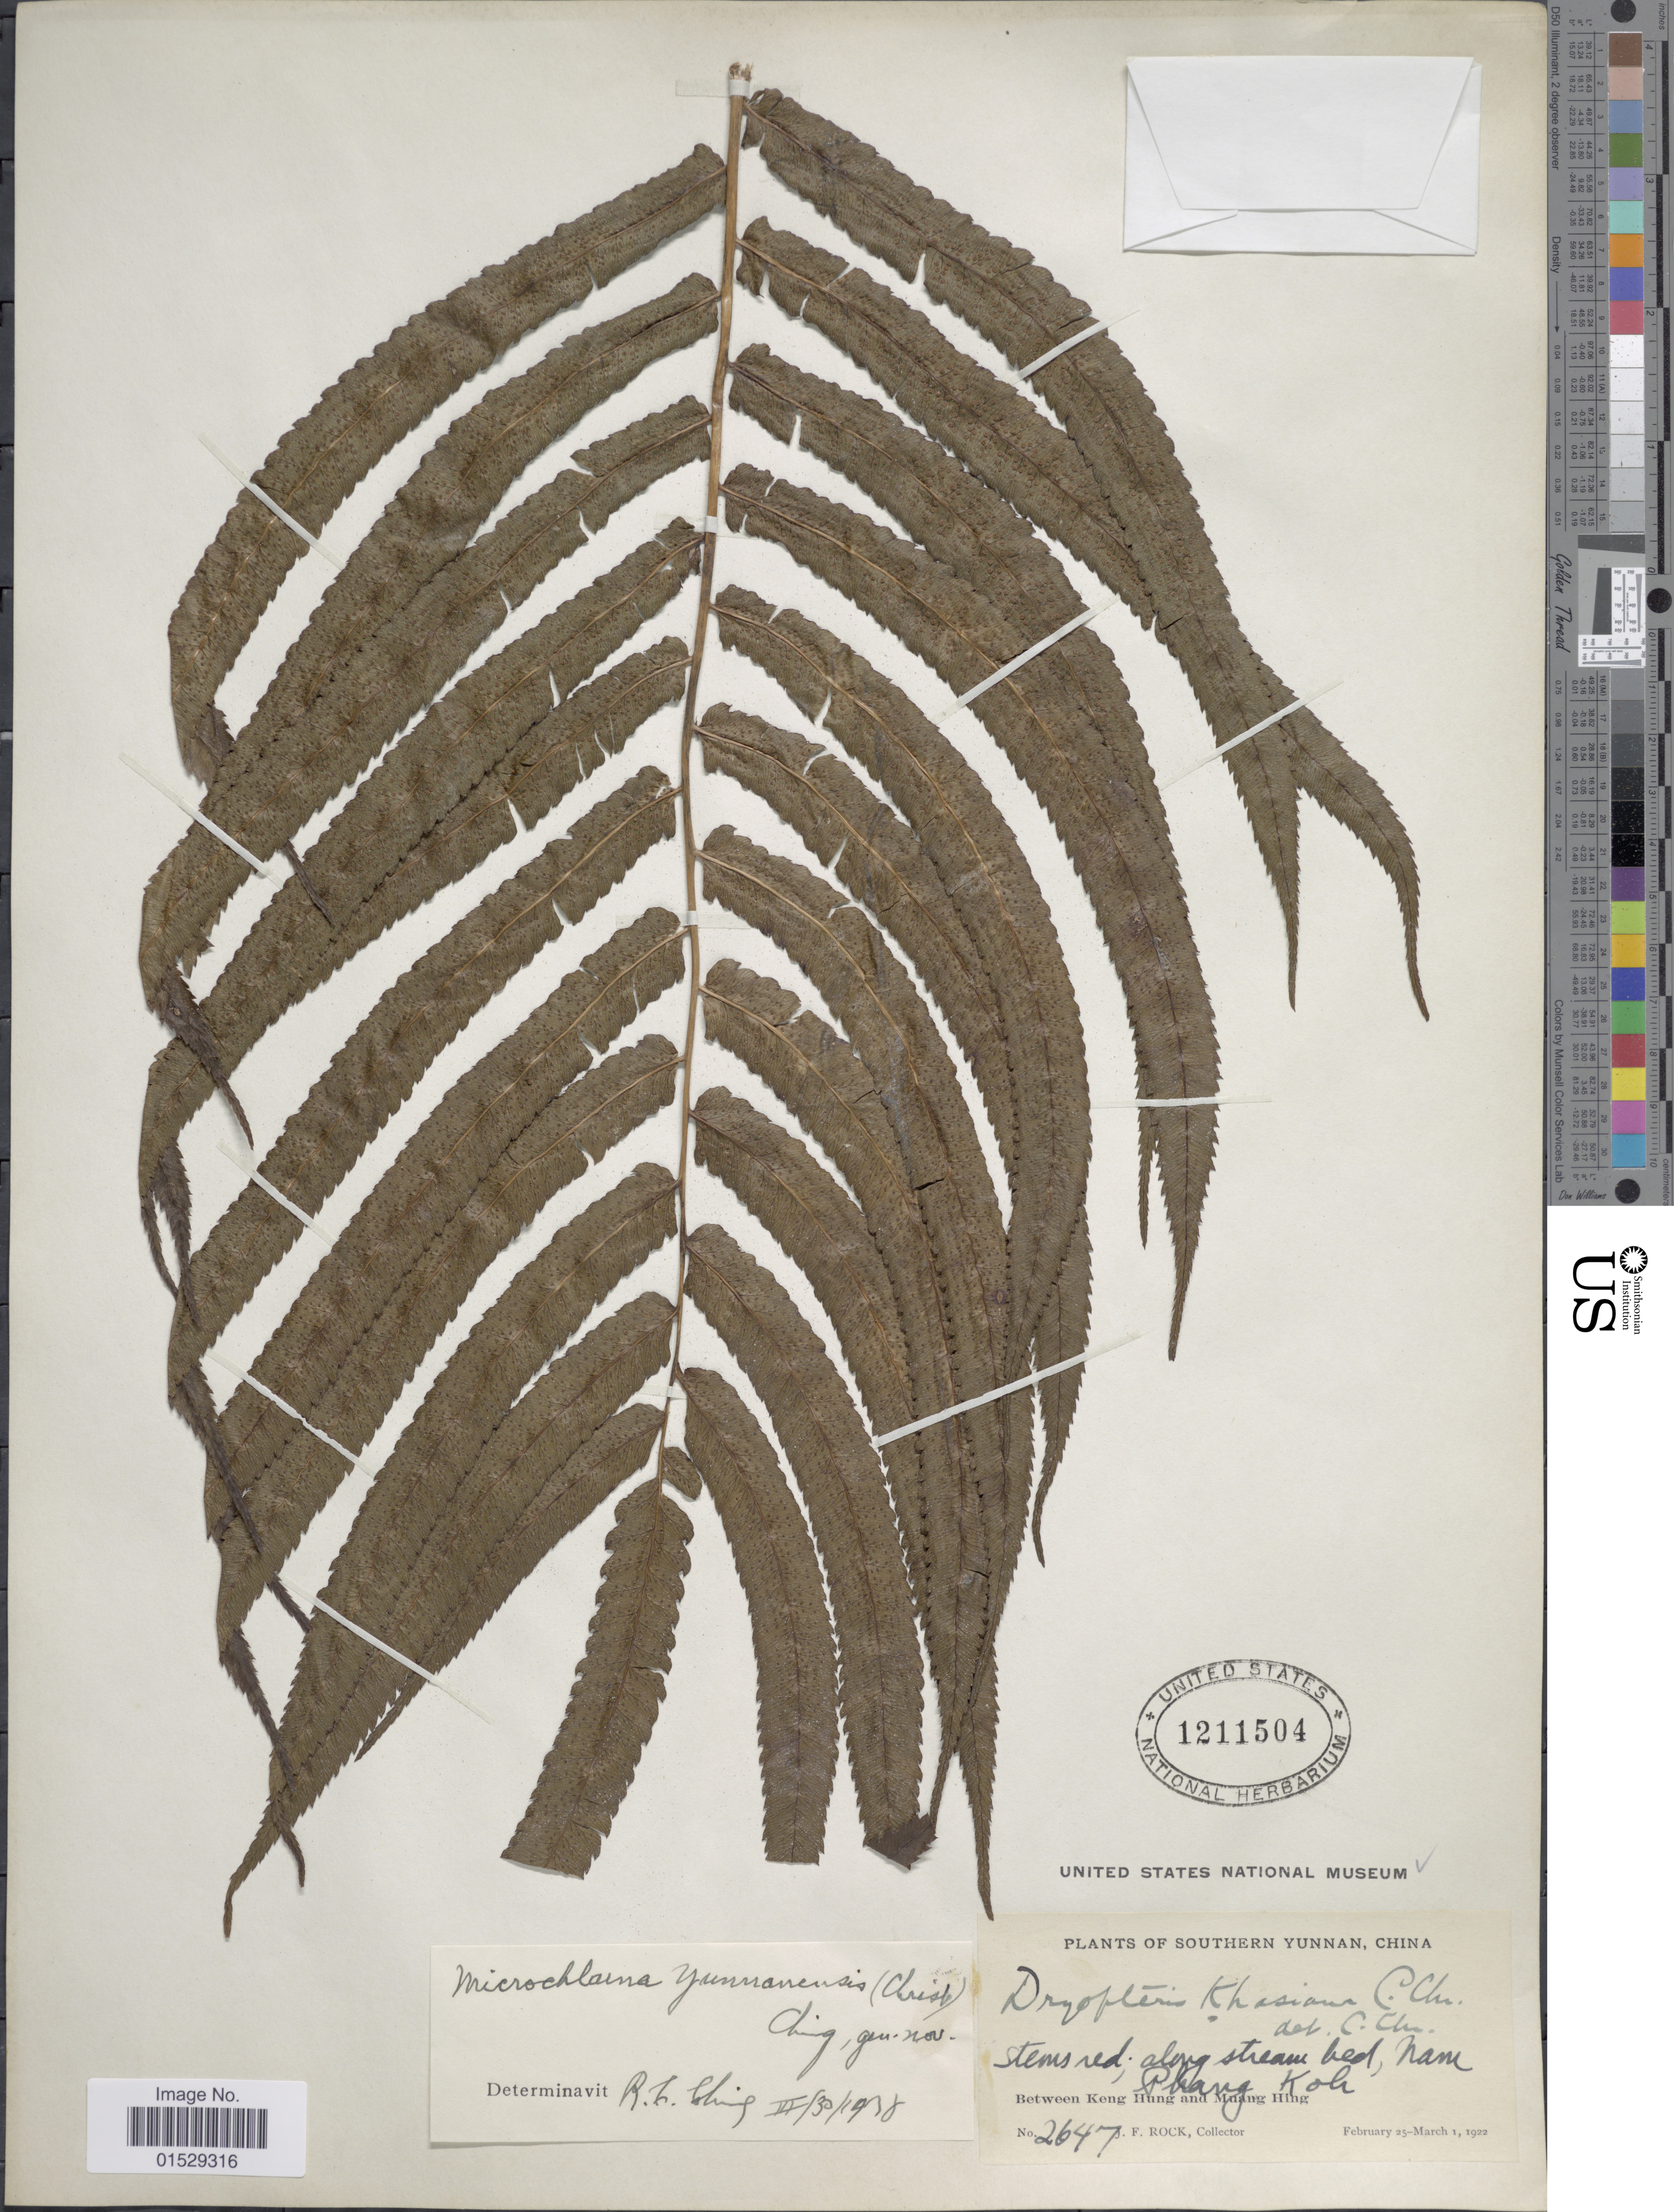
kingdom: Plantae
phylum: Tracheophyta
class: Polypodiopsida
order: Polypodiales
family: Athyriaceae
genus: Anisocampium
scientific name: Anisocampium cuspidatum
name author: (Mett. ex Bedd.) Yea C. Liu et al.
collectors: J. Rock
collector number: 2647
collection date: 1922-02-25/1922-03-01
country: China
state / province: Yunnan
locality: Southern Yunnan, between Keng Hung and Muang Hing, Nam Phang Koh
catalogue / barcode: US 1211504